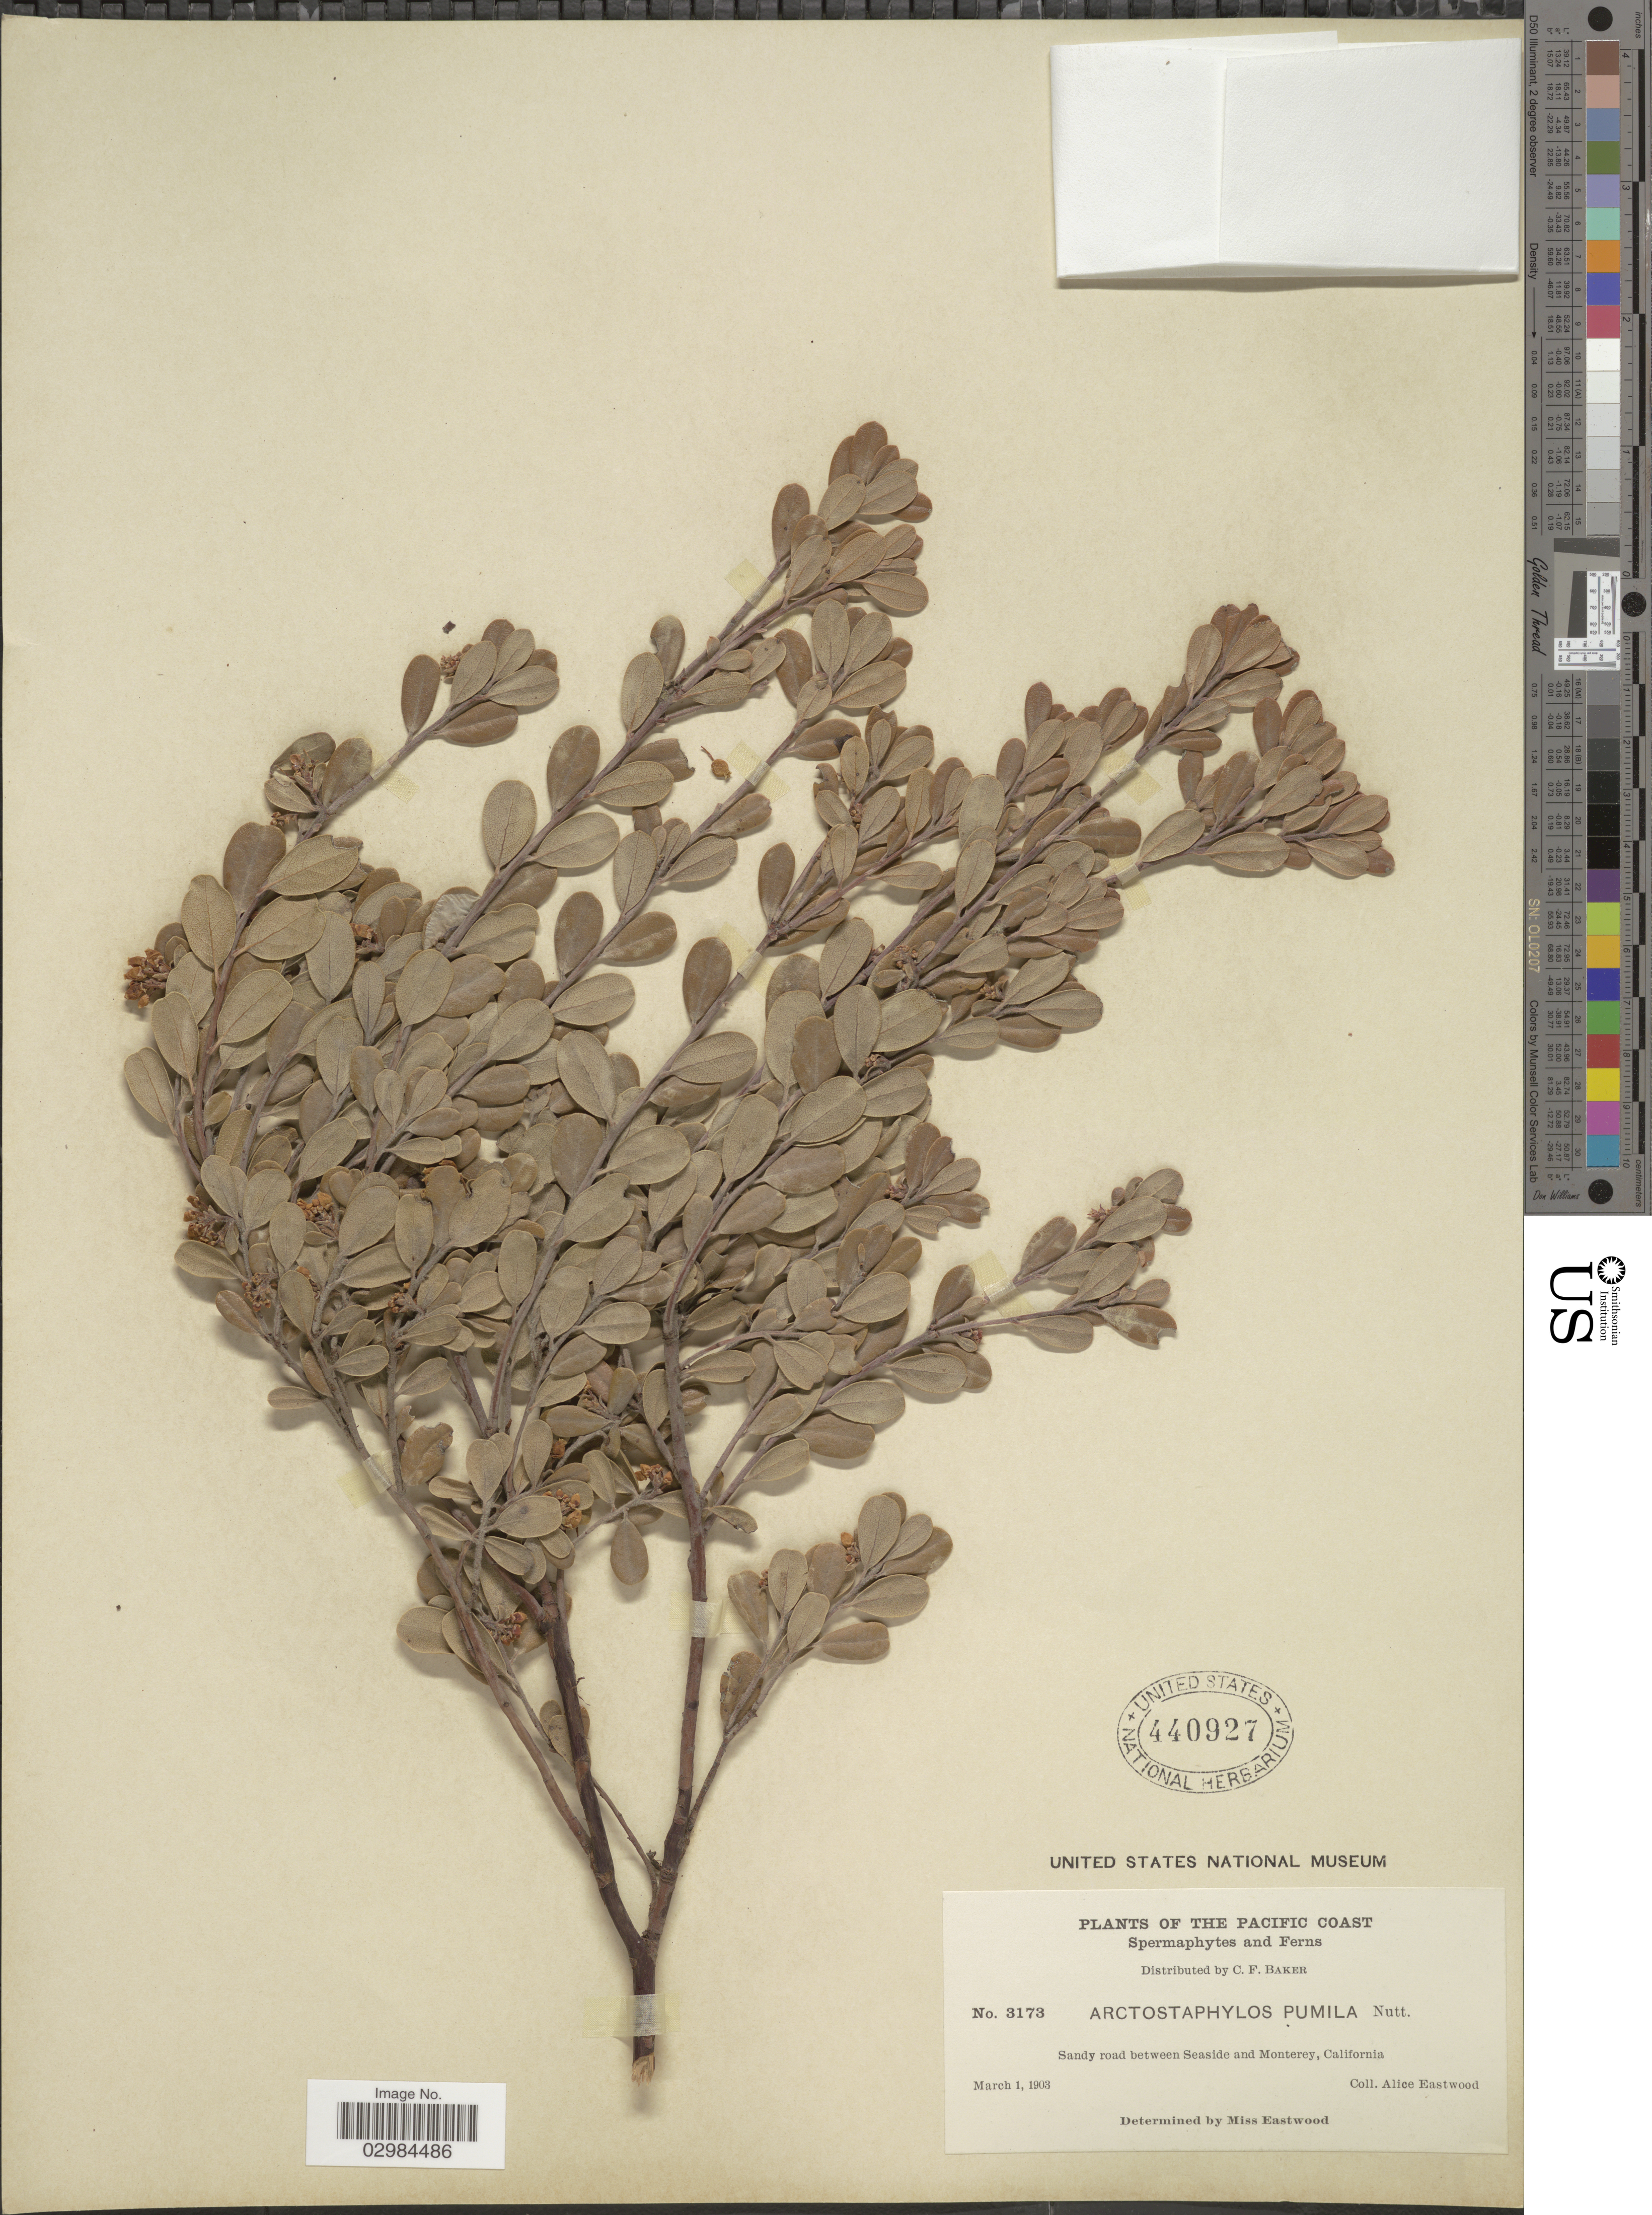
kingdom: Plantae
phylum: Tracheophyta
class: Magnoliopsida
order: Ericales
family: Ericaceae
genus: Arctostaphylos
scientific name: Arctostaphylos pumila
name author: Nutt.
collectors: A. Eastwood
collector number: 3173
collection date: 1903-03-01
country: United States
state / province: California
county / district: Monterey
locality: The Pacific Coast. Sandy road between Seaside and Monterey.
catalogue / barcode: US 440927